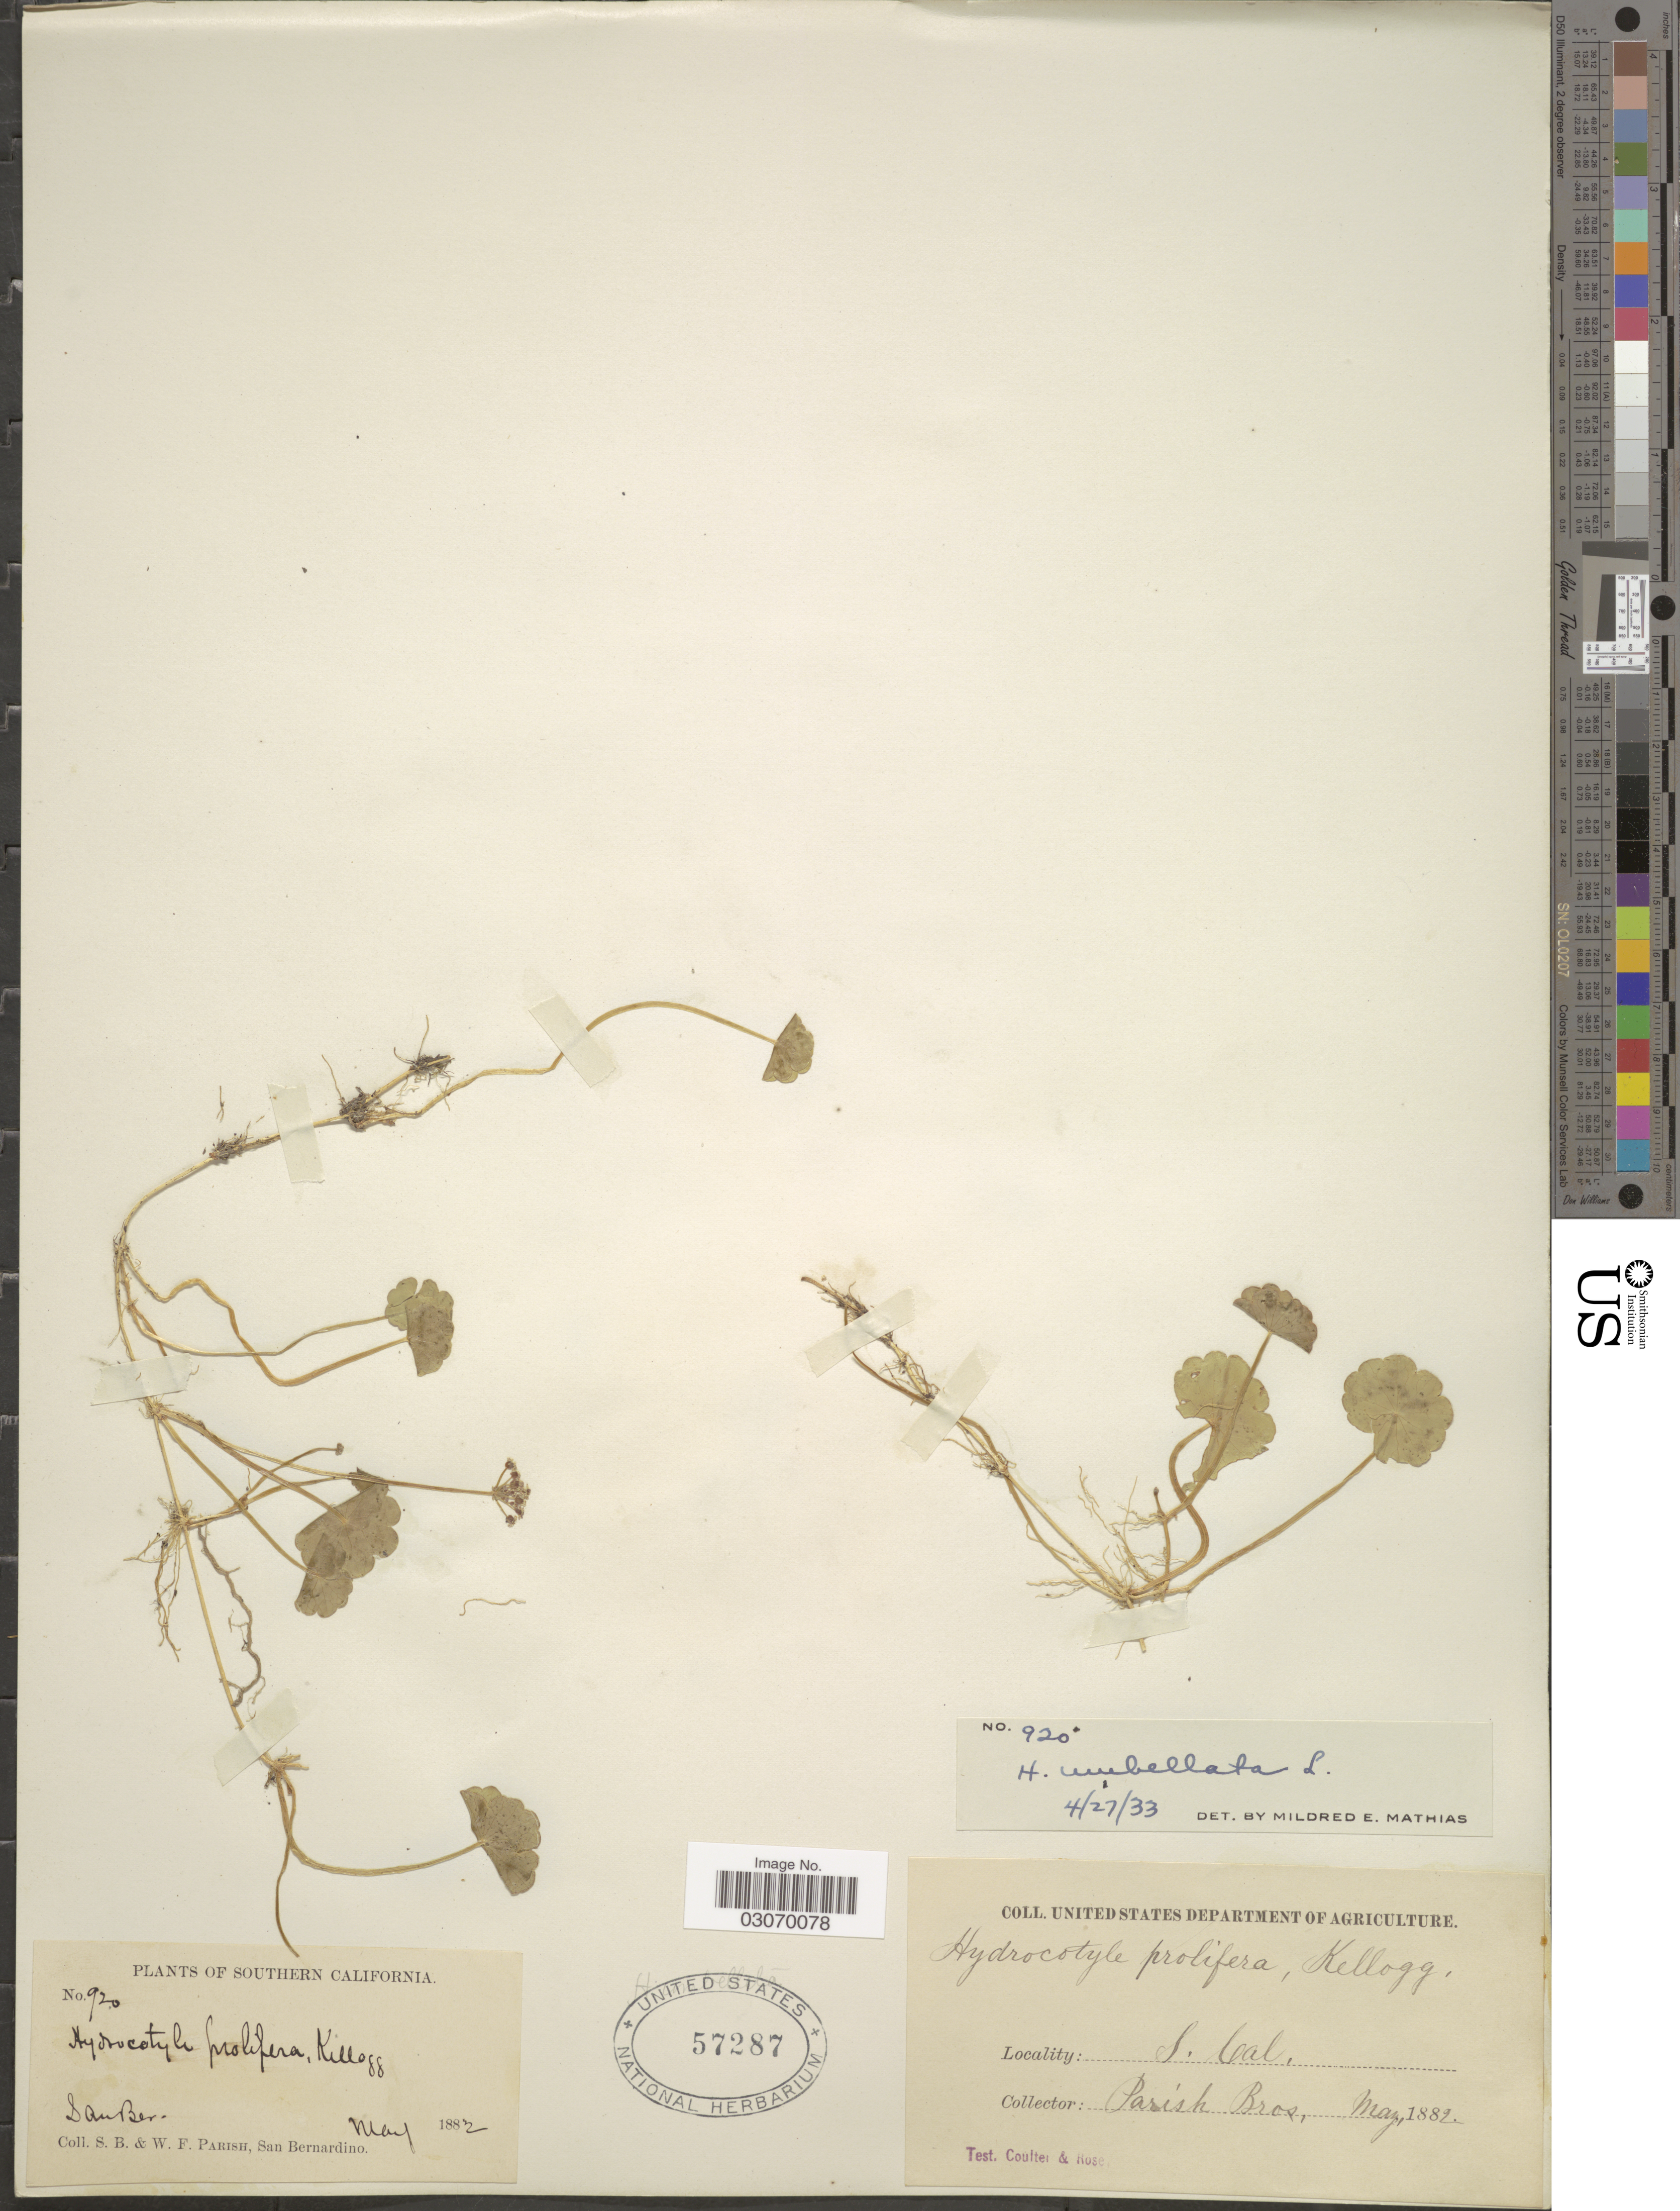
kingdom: Plantae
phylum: Tracheophyta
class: Magnoliopsida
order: Apiales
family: Araliaceae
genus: Hydrocotyle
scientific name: Hydrocotyle umbellata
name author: L.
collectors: S. B. Parish & W. F. Parish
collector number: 920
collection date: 1882-05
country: United States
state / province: California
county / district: San Bernardino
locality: Southern California. San Ber.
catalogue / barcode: US 57287